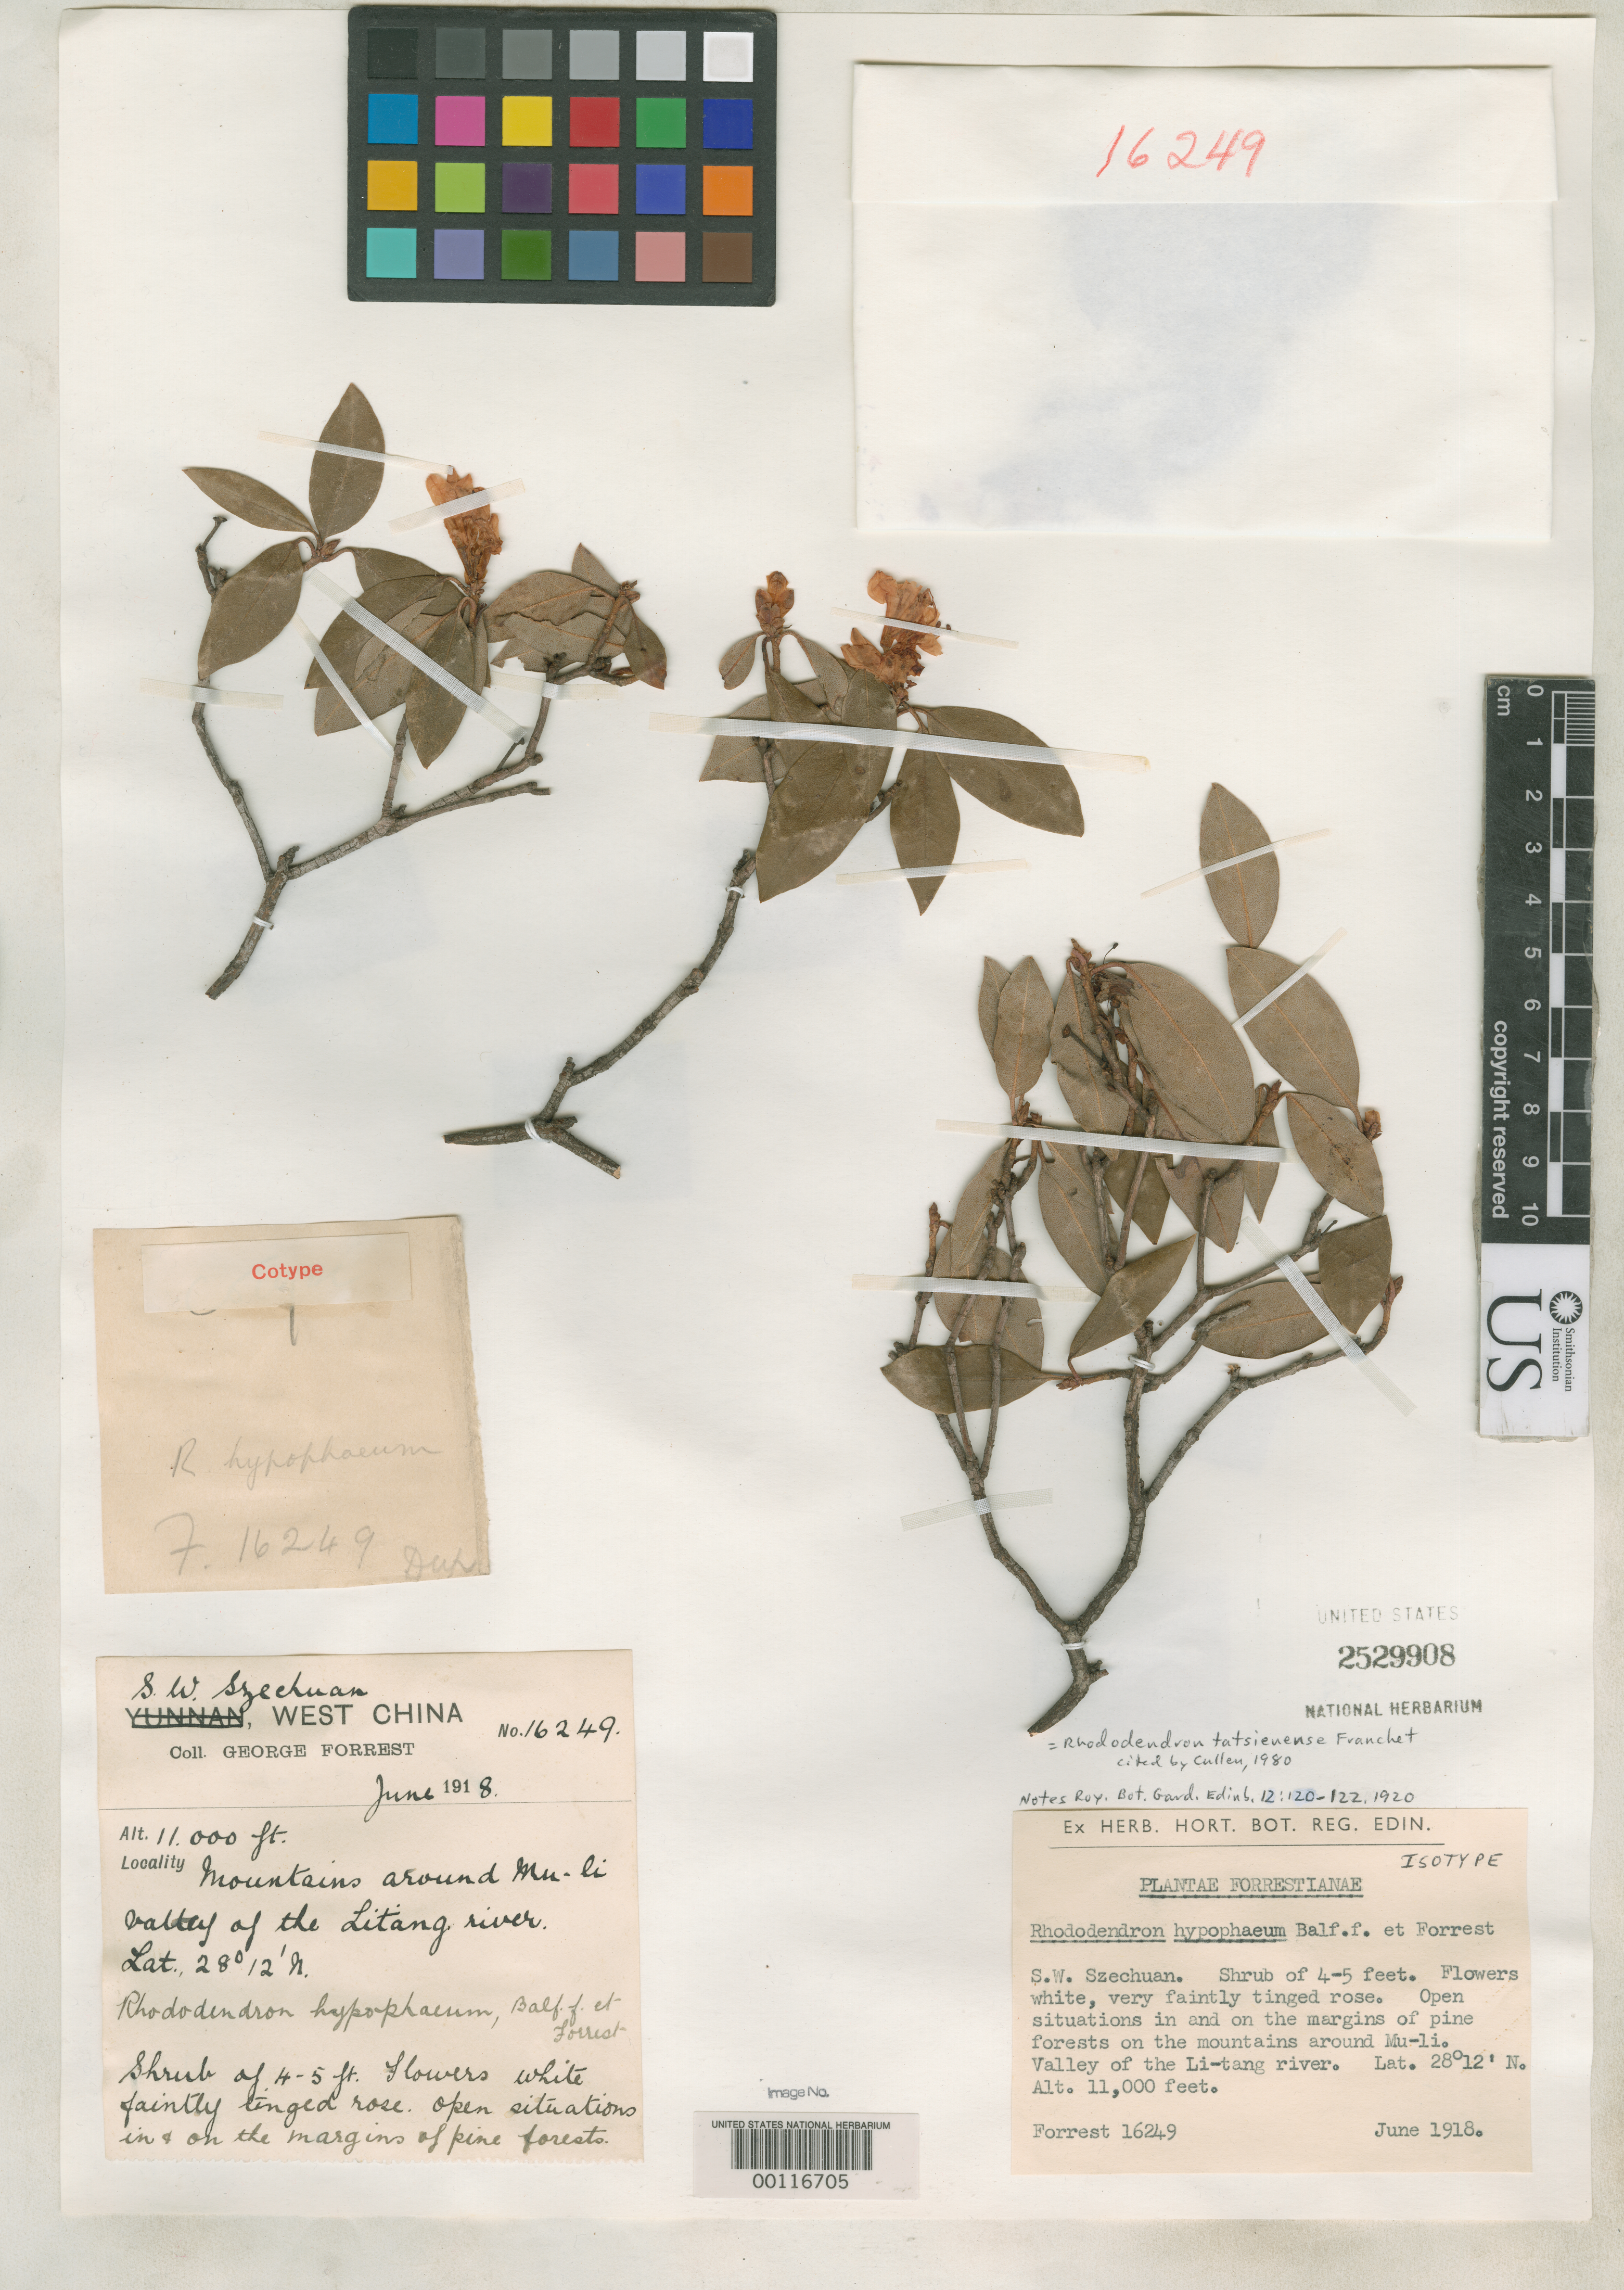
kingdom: Plantae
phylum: Tracheophyta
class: Magnoliopsida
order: Ericales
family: Ericaceae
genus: Rhododendron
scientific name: Rhododendron hypophaeum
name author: Balf. f. & Forrest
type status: Isotype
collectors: G. Forrest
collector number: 16249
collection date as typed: Jun 1918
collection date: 1918-06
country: China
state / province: Sichuan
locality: Mts. Around Mu-Li, valley of the Li-tang River; alt. 11000 ft.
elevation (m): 3353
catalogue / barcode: US 2529908